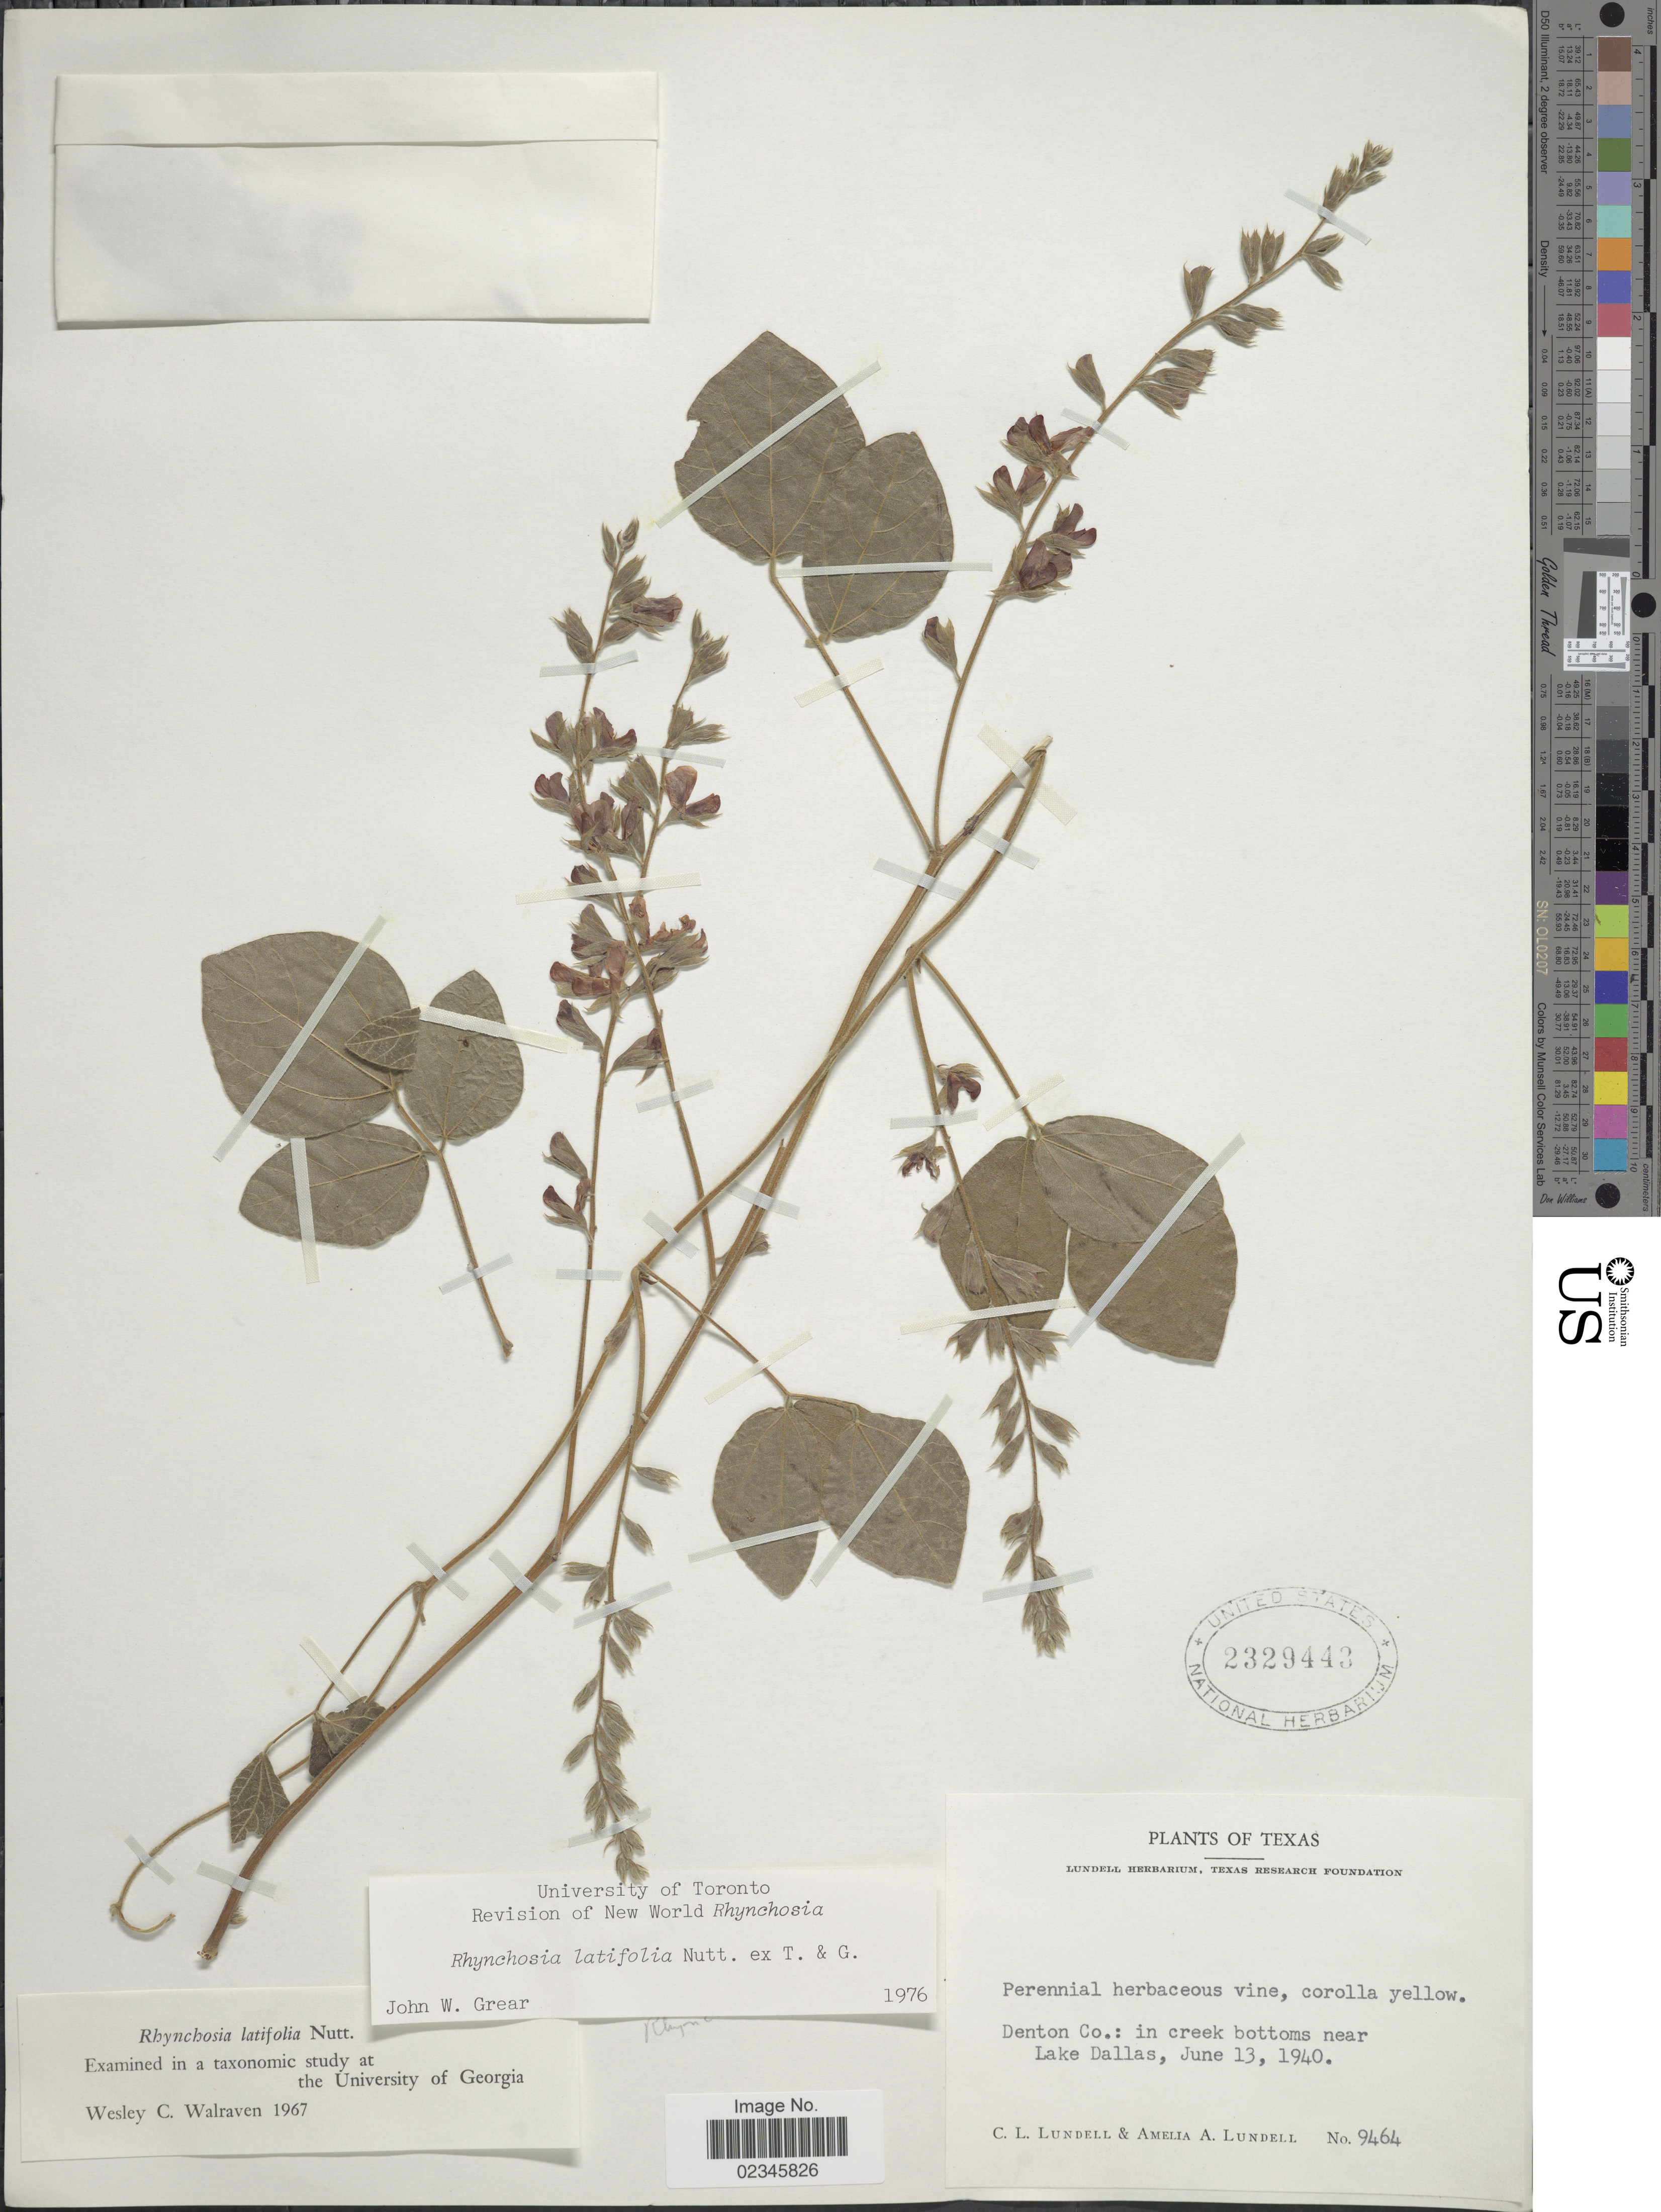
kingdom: Plantae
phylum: Tracheophyta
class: Magnoliopsida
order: Fabales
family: Fabaceae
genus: Rhynchosia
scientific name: Rhynchosia latifolia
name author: Nutt. ex Torr. & A. Gray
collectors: C. L. Lundell & A. A. Lundell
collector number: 9464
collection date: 1940-06-13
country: United States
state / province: Texas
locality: Denton Co.: in creek botooms near Lake Dallas.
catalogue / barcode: US 2329443